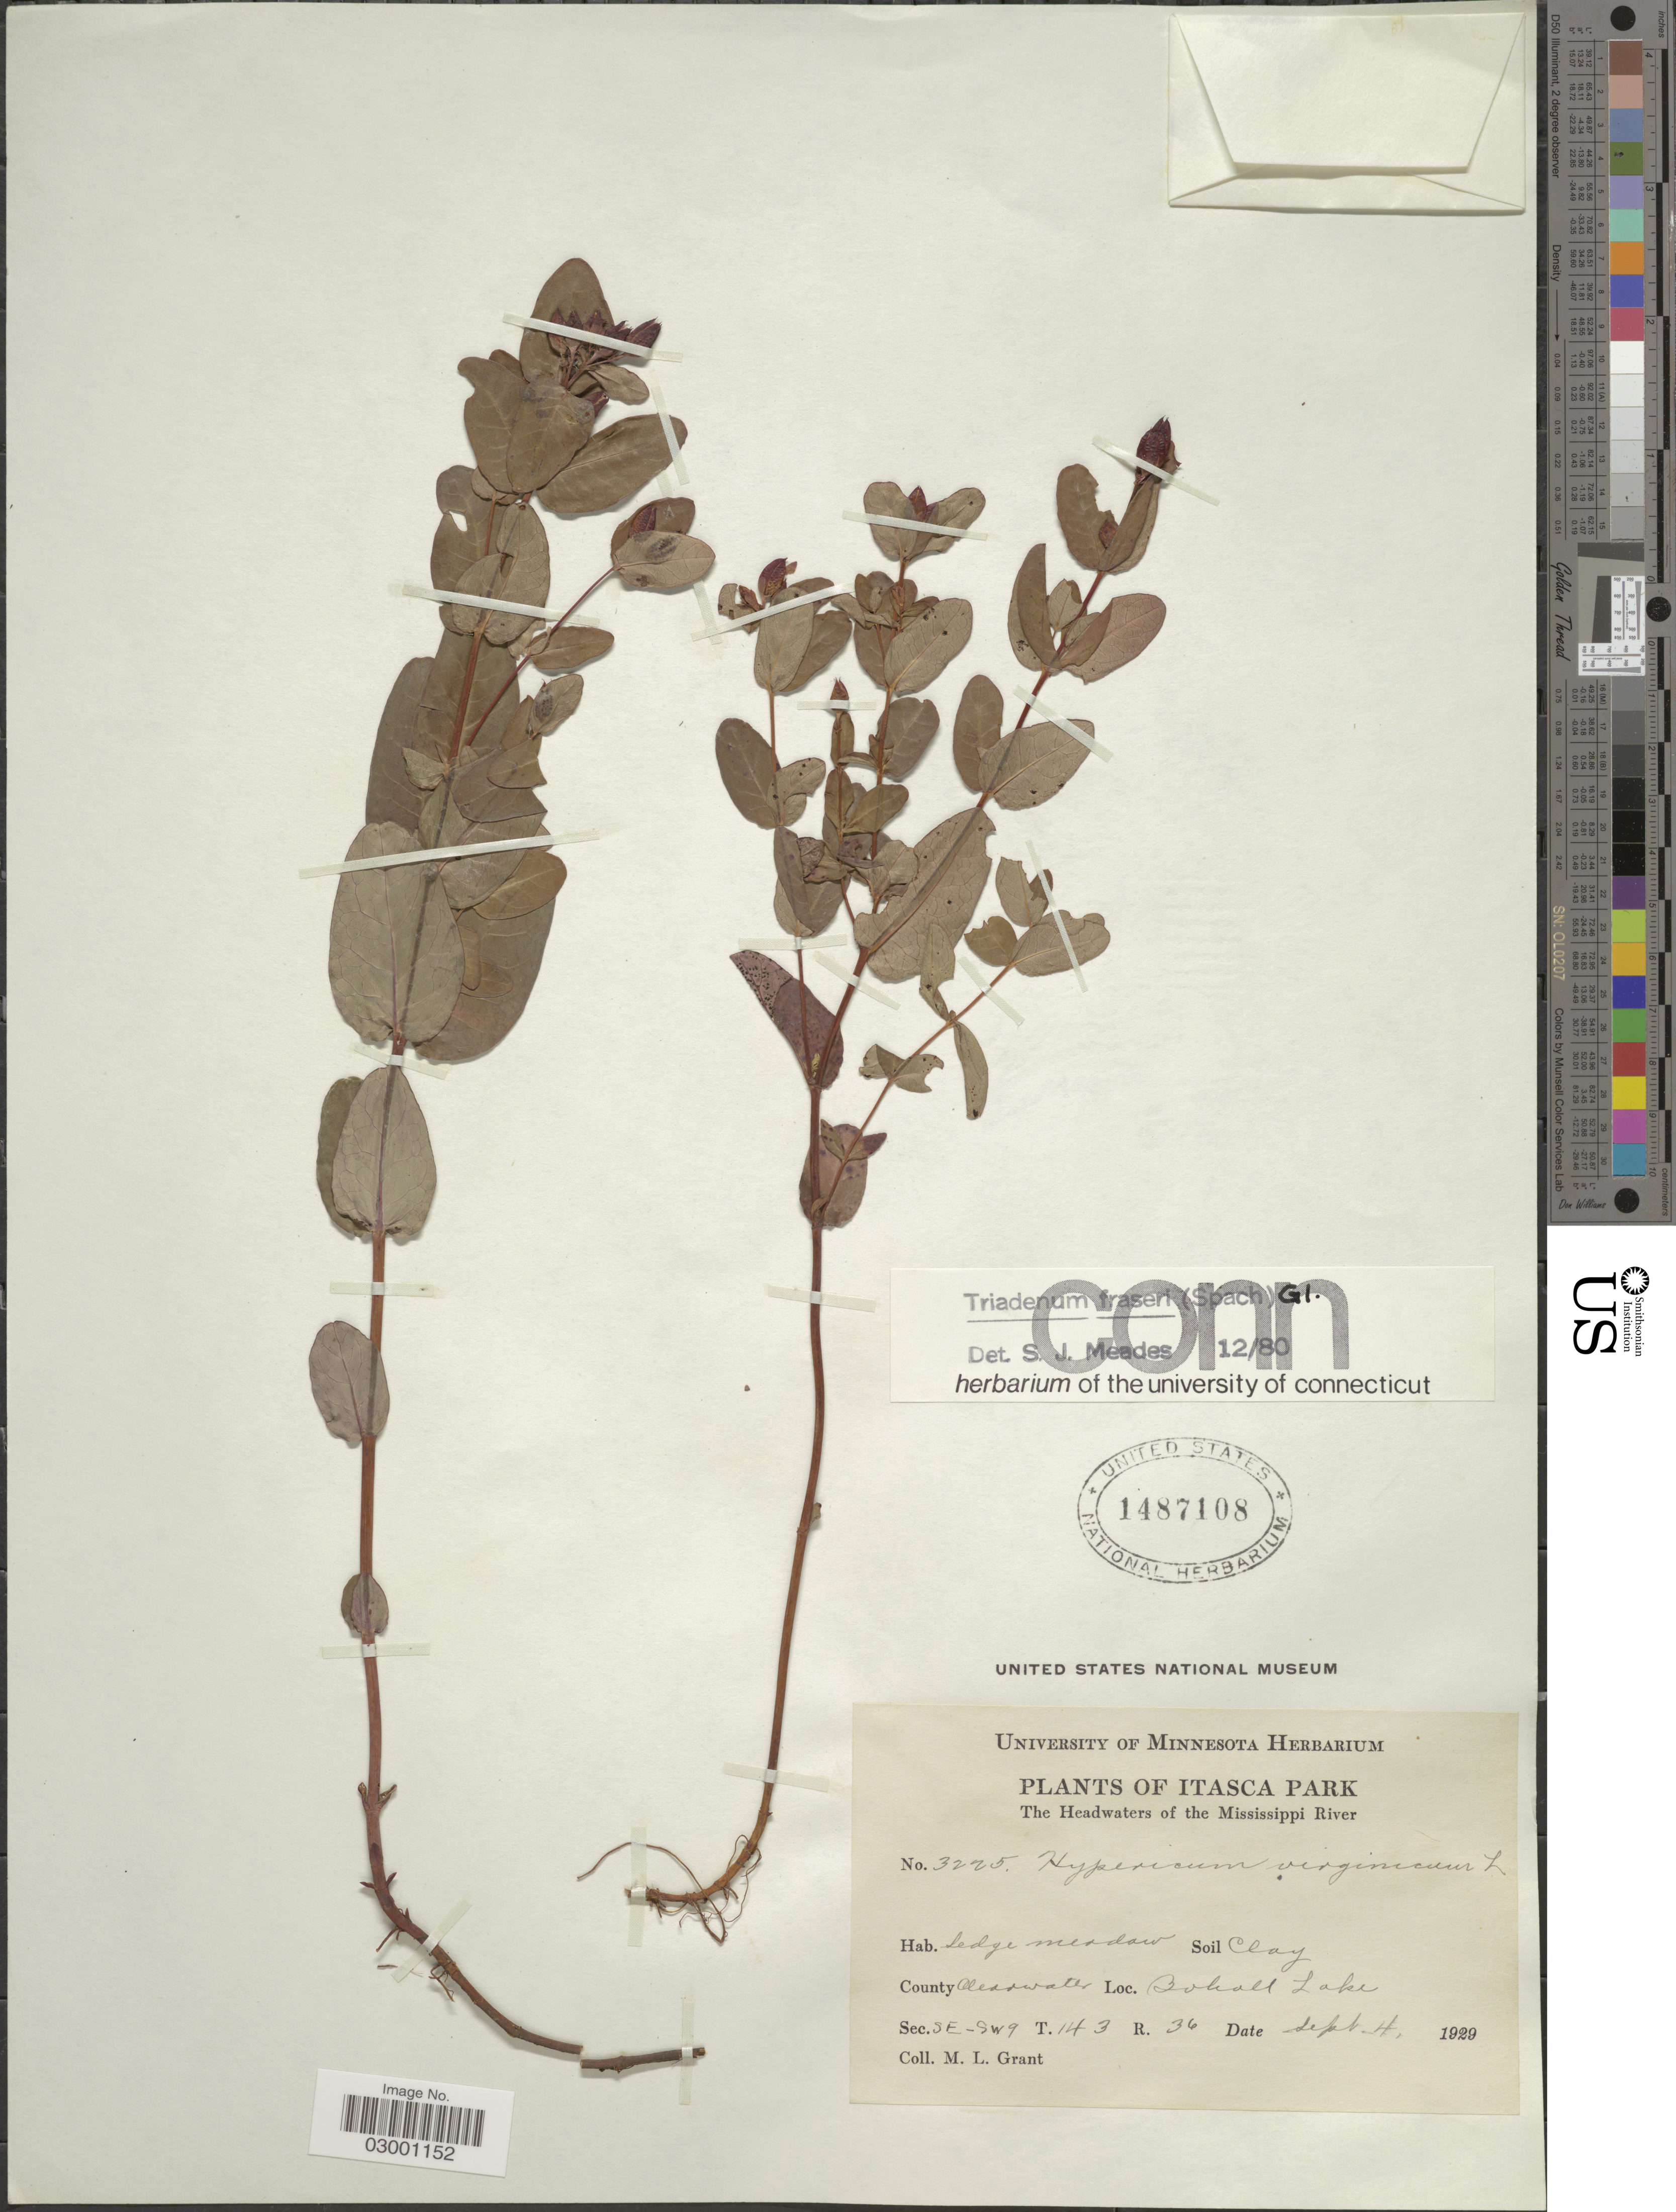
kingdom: Plantae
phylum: Tracheophyta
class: Magnoliopsida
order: Malpighiales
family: Hypericaceae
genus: Hypericum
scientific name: Hypericum fraseri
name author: Steud.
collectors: M. L. Grant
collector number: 3225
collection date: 1929-09-04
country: United States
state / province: Minnesota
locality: Itasca Park, The Headwaters of The Mississippi River, County Clearwater, Bohall Lake, SE-SW9 T.143 R.36.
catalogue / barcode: US 1487108